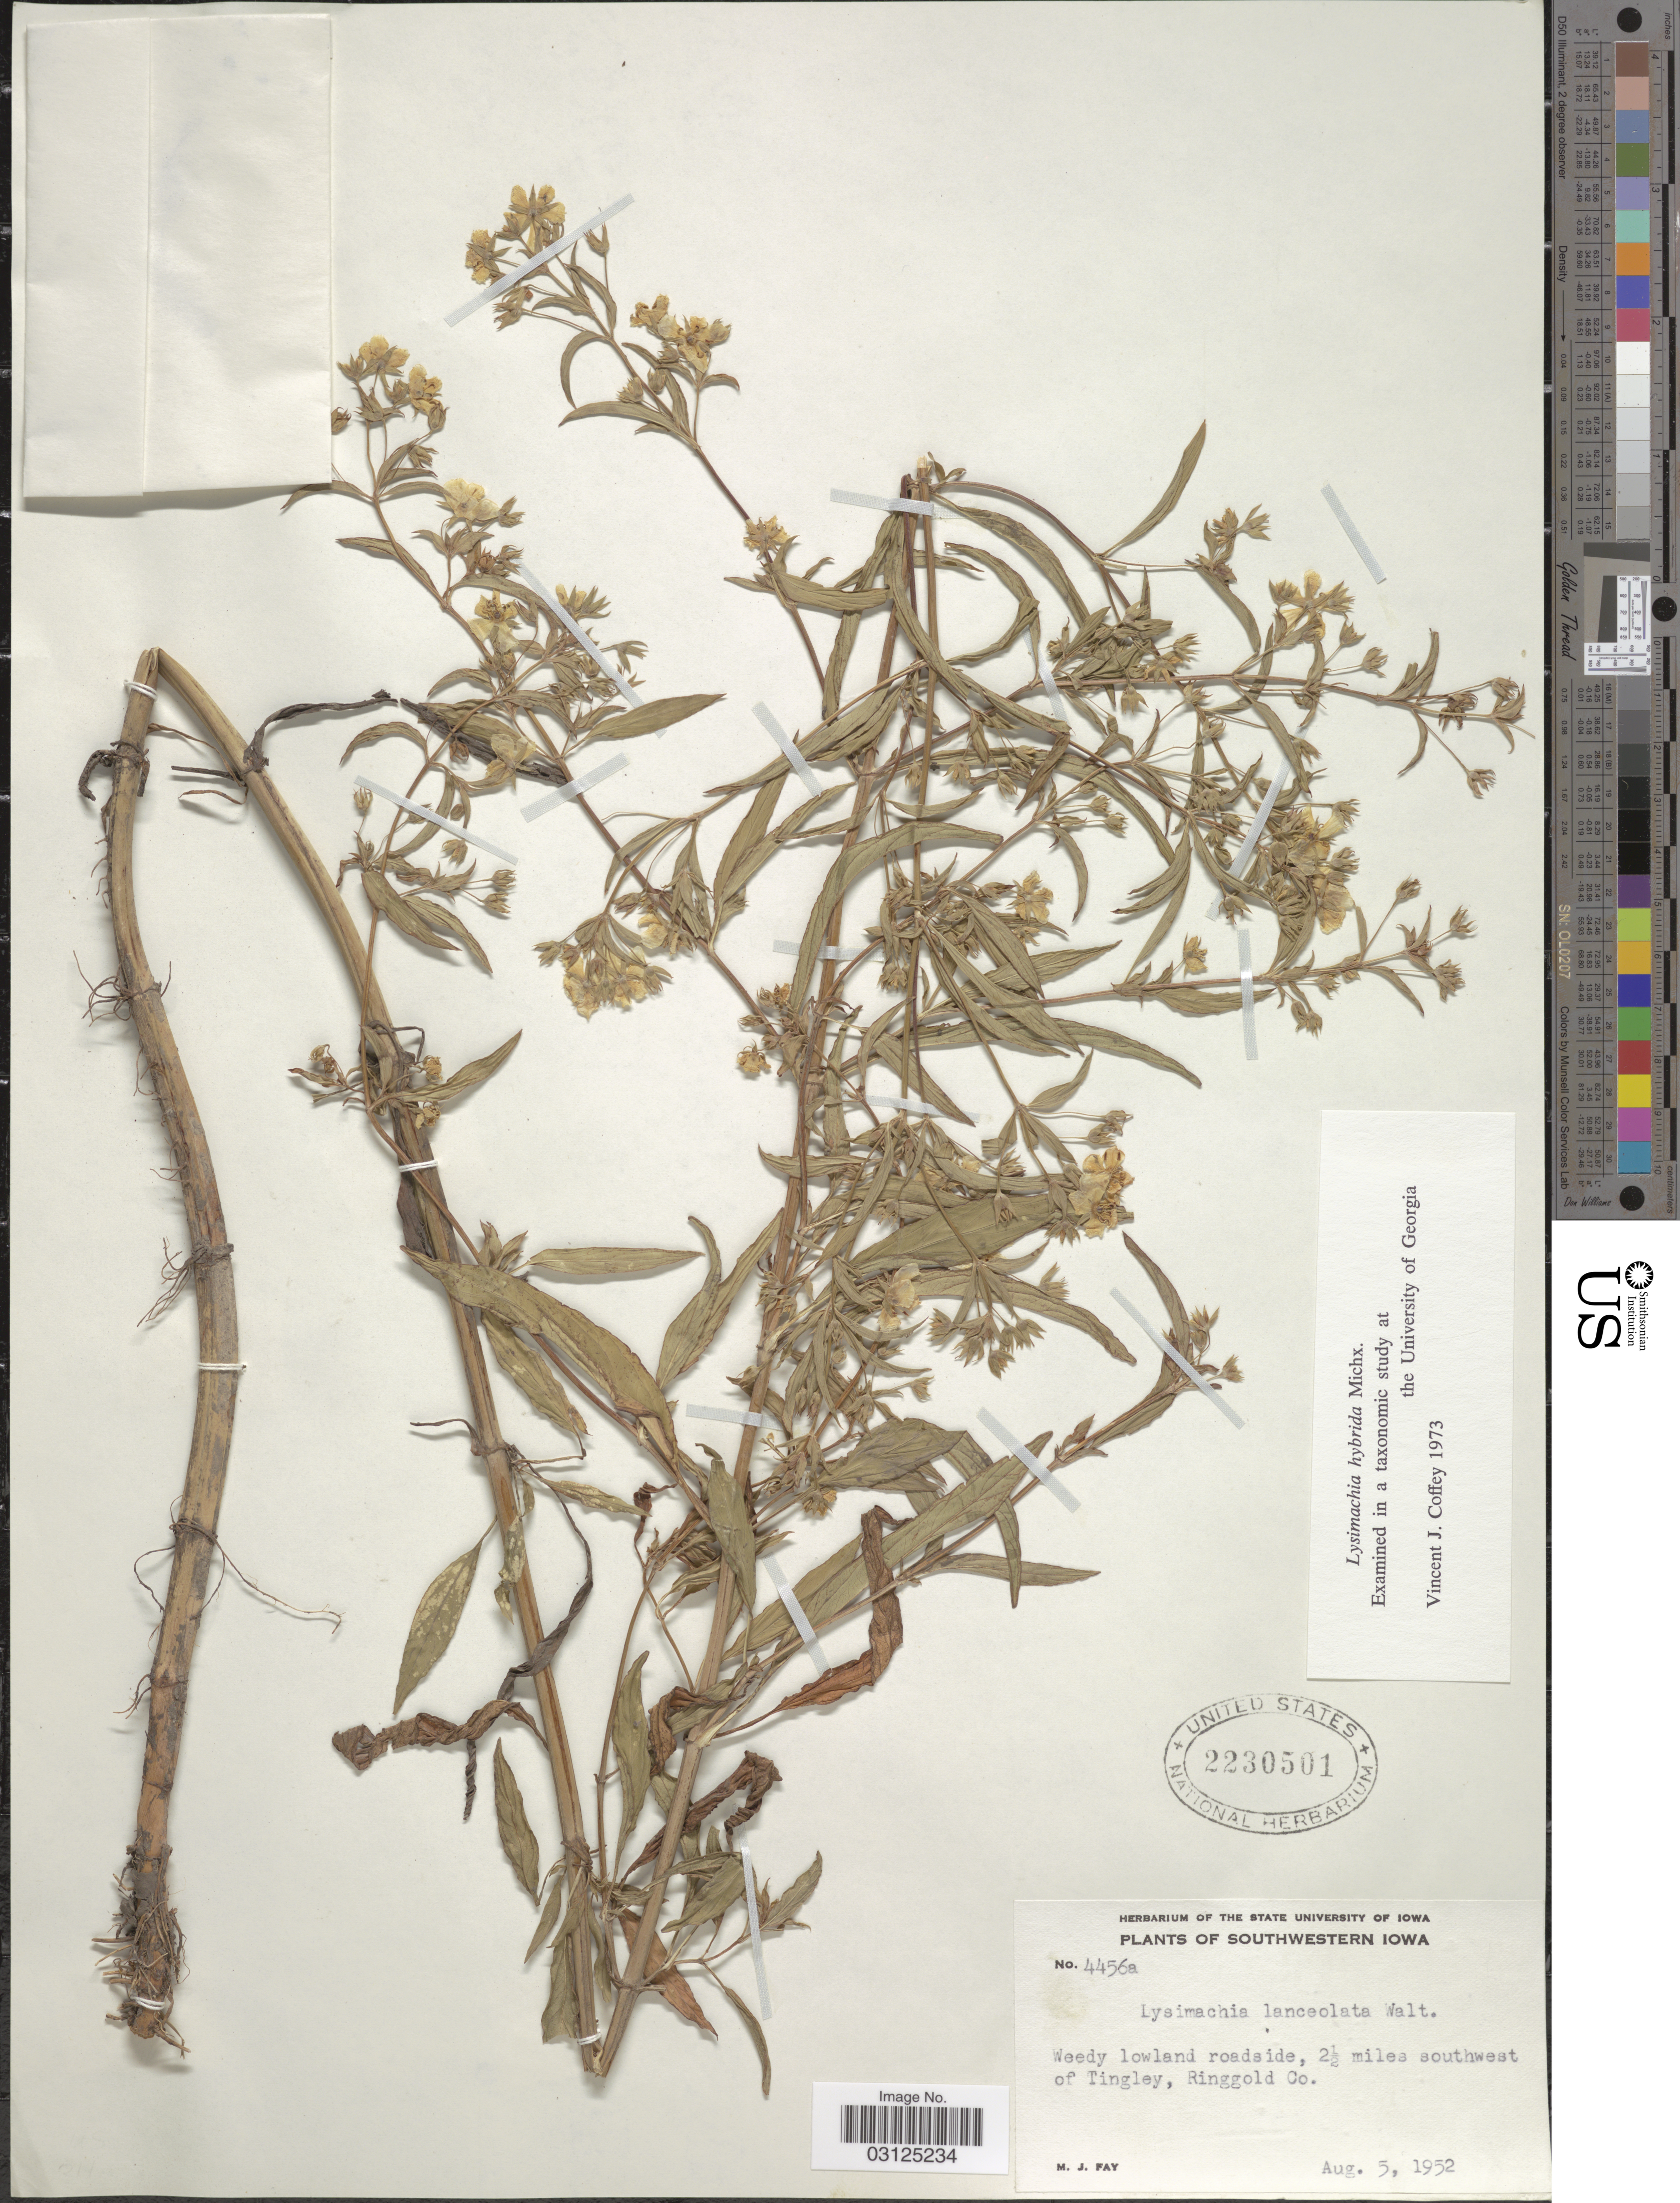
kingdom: Plantae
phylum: Tracheophyta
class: Magnoliopsida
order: Ericales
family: Primulaceae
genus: Lysimachia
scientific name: Lysimachia hybrida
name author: Michx.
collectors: M. Fay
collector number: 4456a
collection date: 1952-08-05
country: United States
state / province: Iowa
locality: Southwestern Iowa, 2½ miles southwest of Tingley, Ringgold Co.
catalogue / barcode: US 2230501